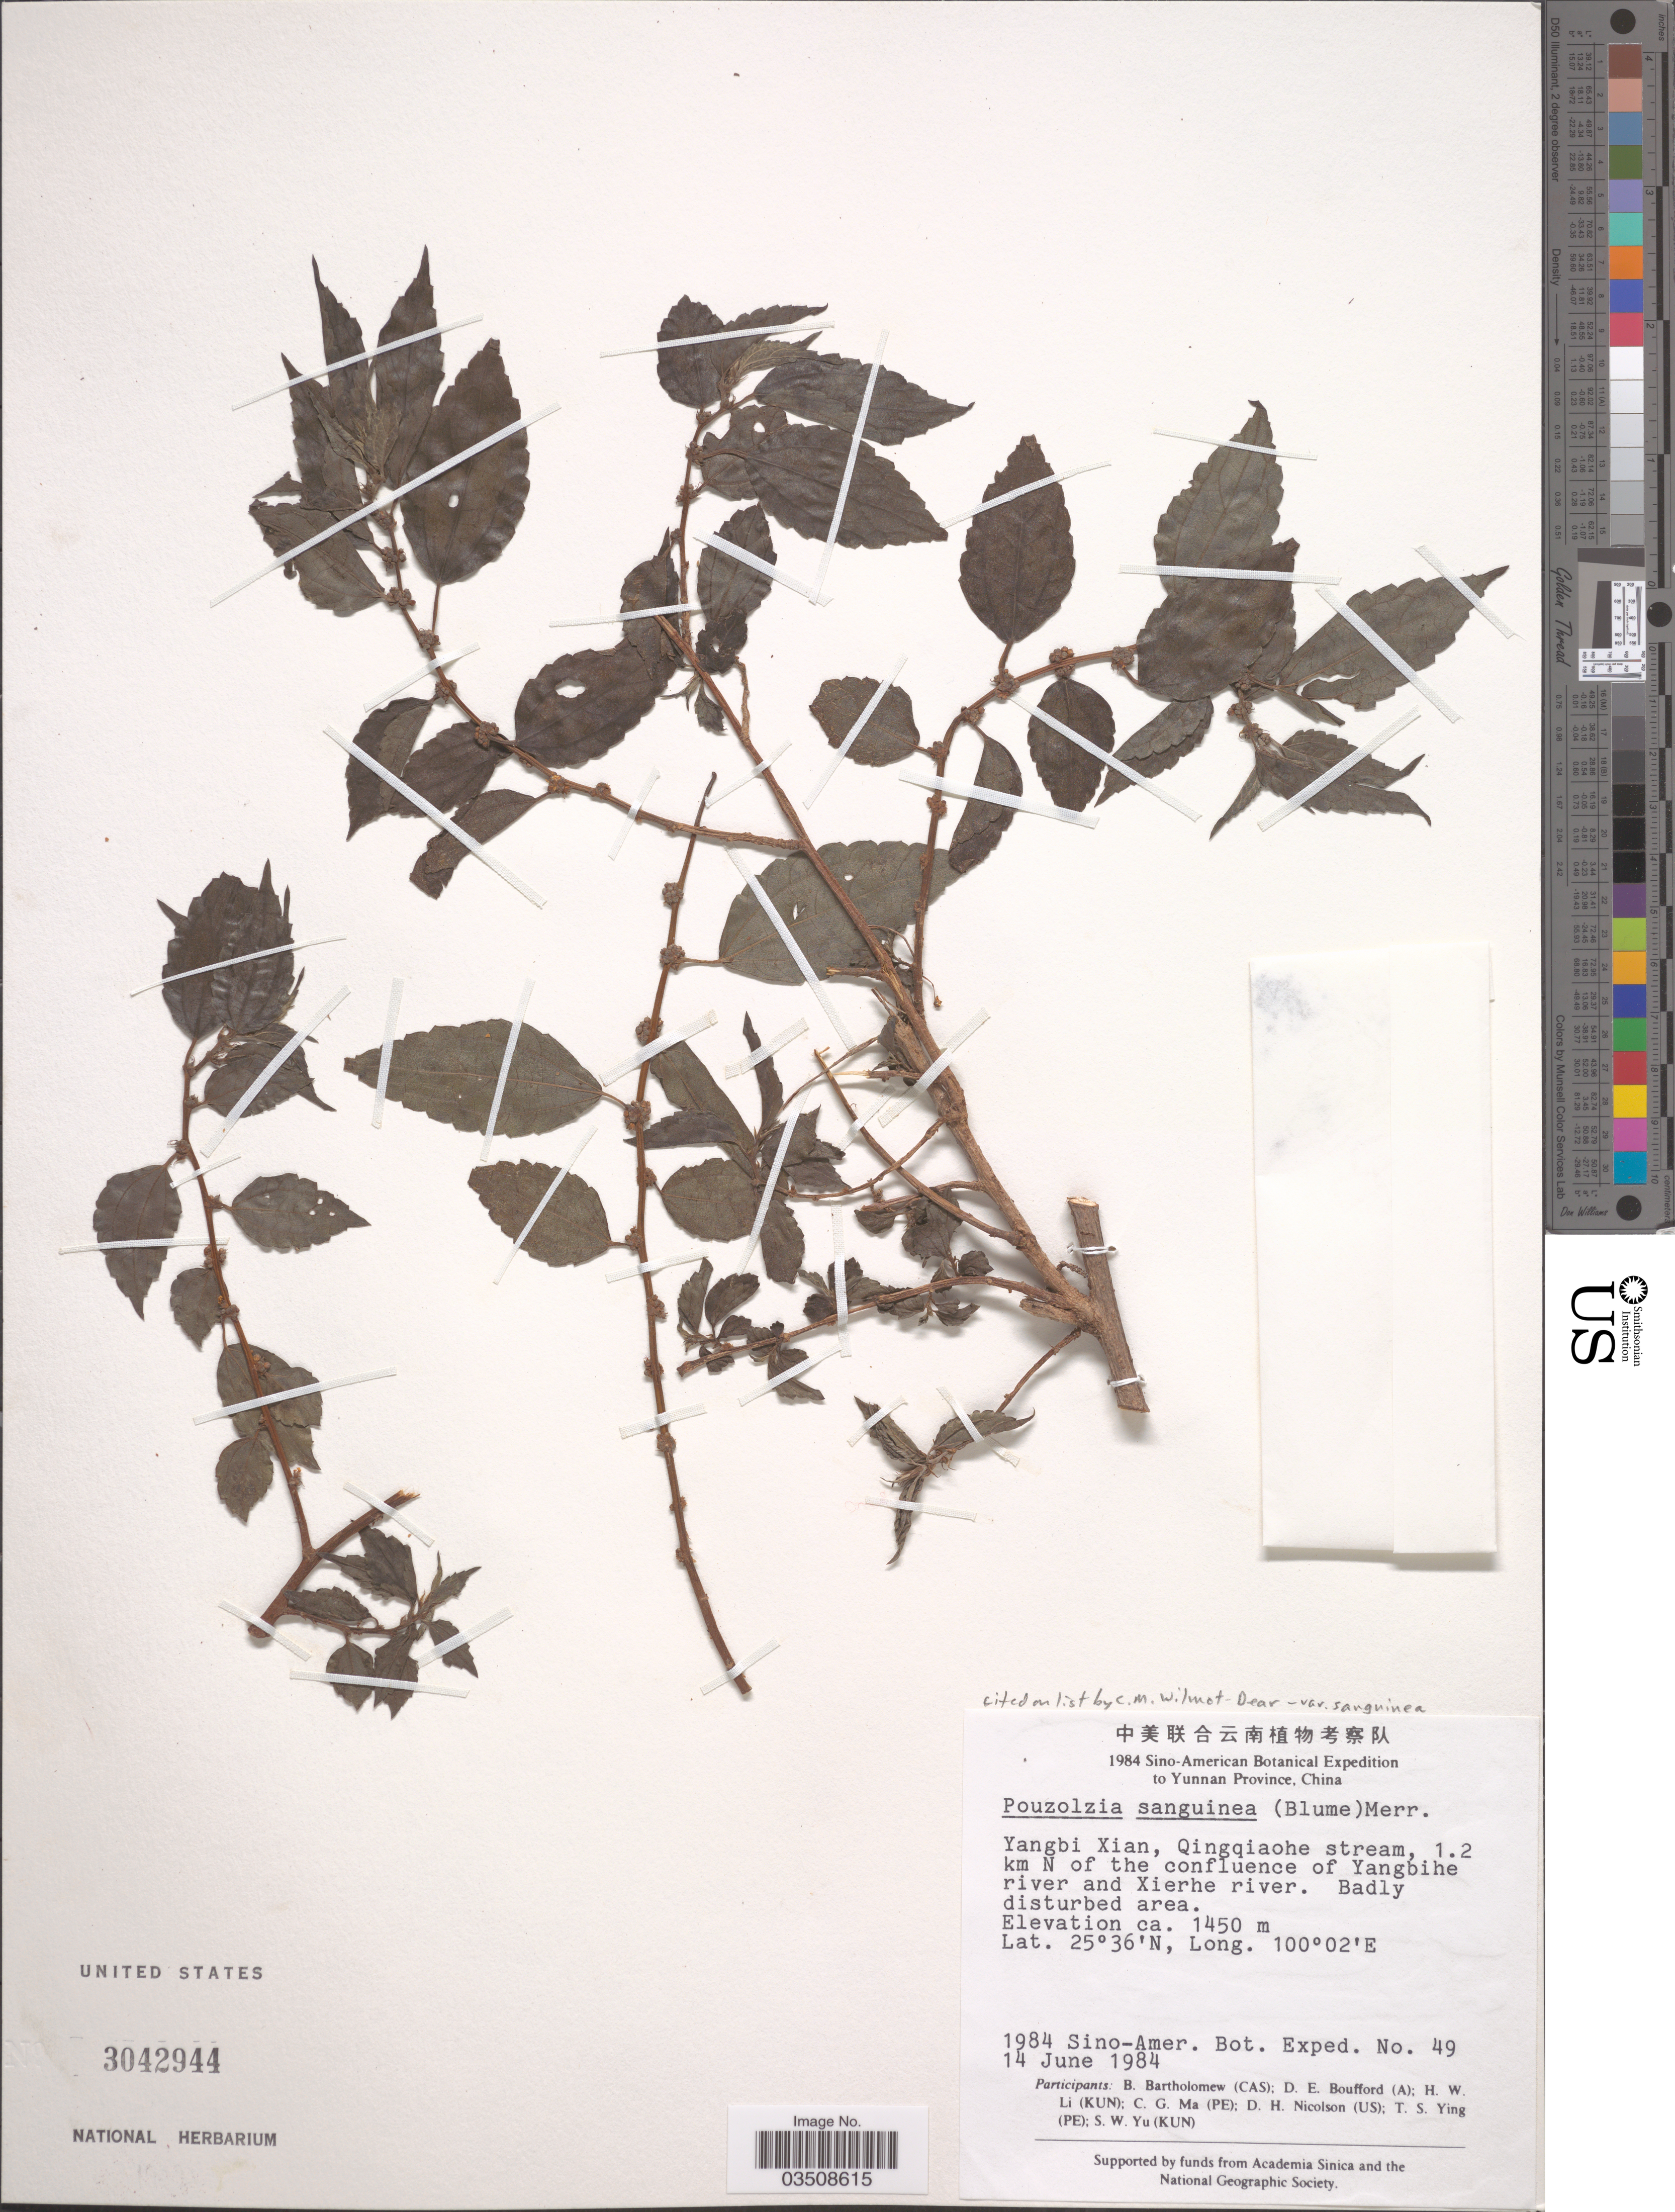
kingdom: Plantae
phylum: Tracheophyta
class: Magnoliopsida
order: Rosales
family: Urticaceae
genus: Pouzolzia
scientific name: Pouzolzia sanguinea var. sanguinea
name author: (Blume) Merr.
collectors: Sino-Amer. Bot. Exped. 1984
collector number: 49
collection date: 1984-06-14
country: China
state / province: Yunnan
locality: Yangbi Xian, Qingqiaohe stream, 1.2 km N of the confluence of Yangbihe river and Xierhe river.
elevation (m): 1450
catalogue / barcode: US 3042944